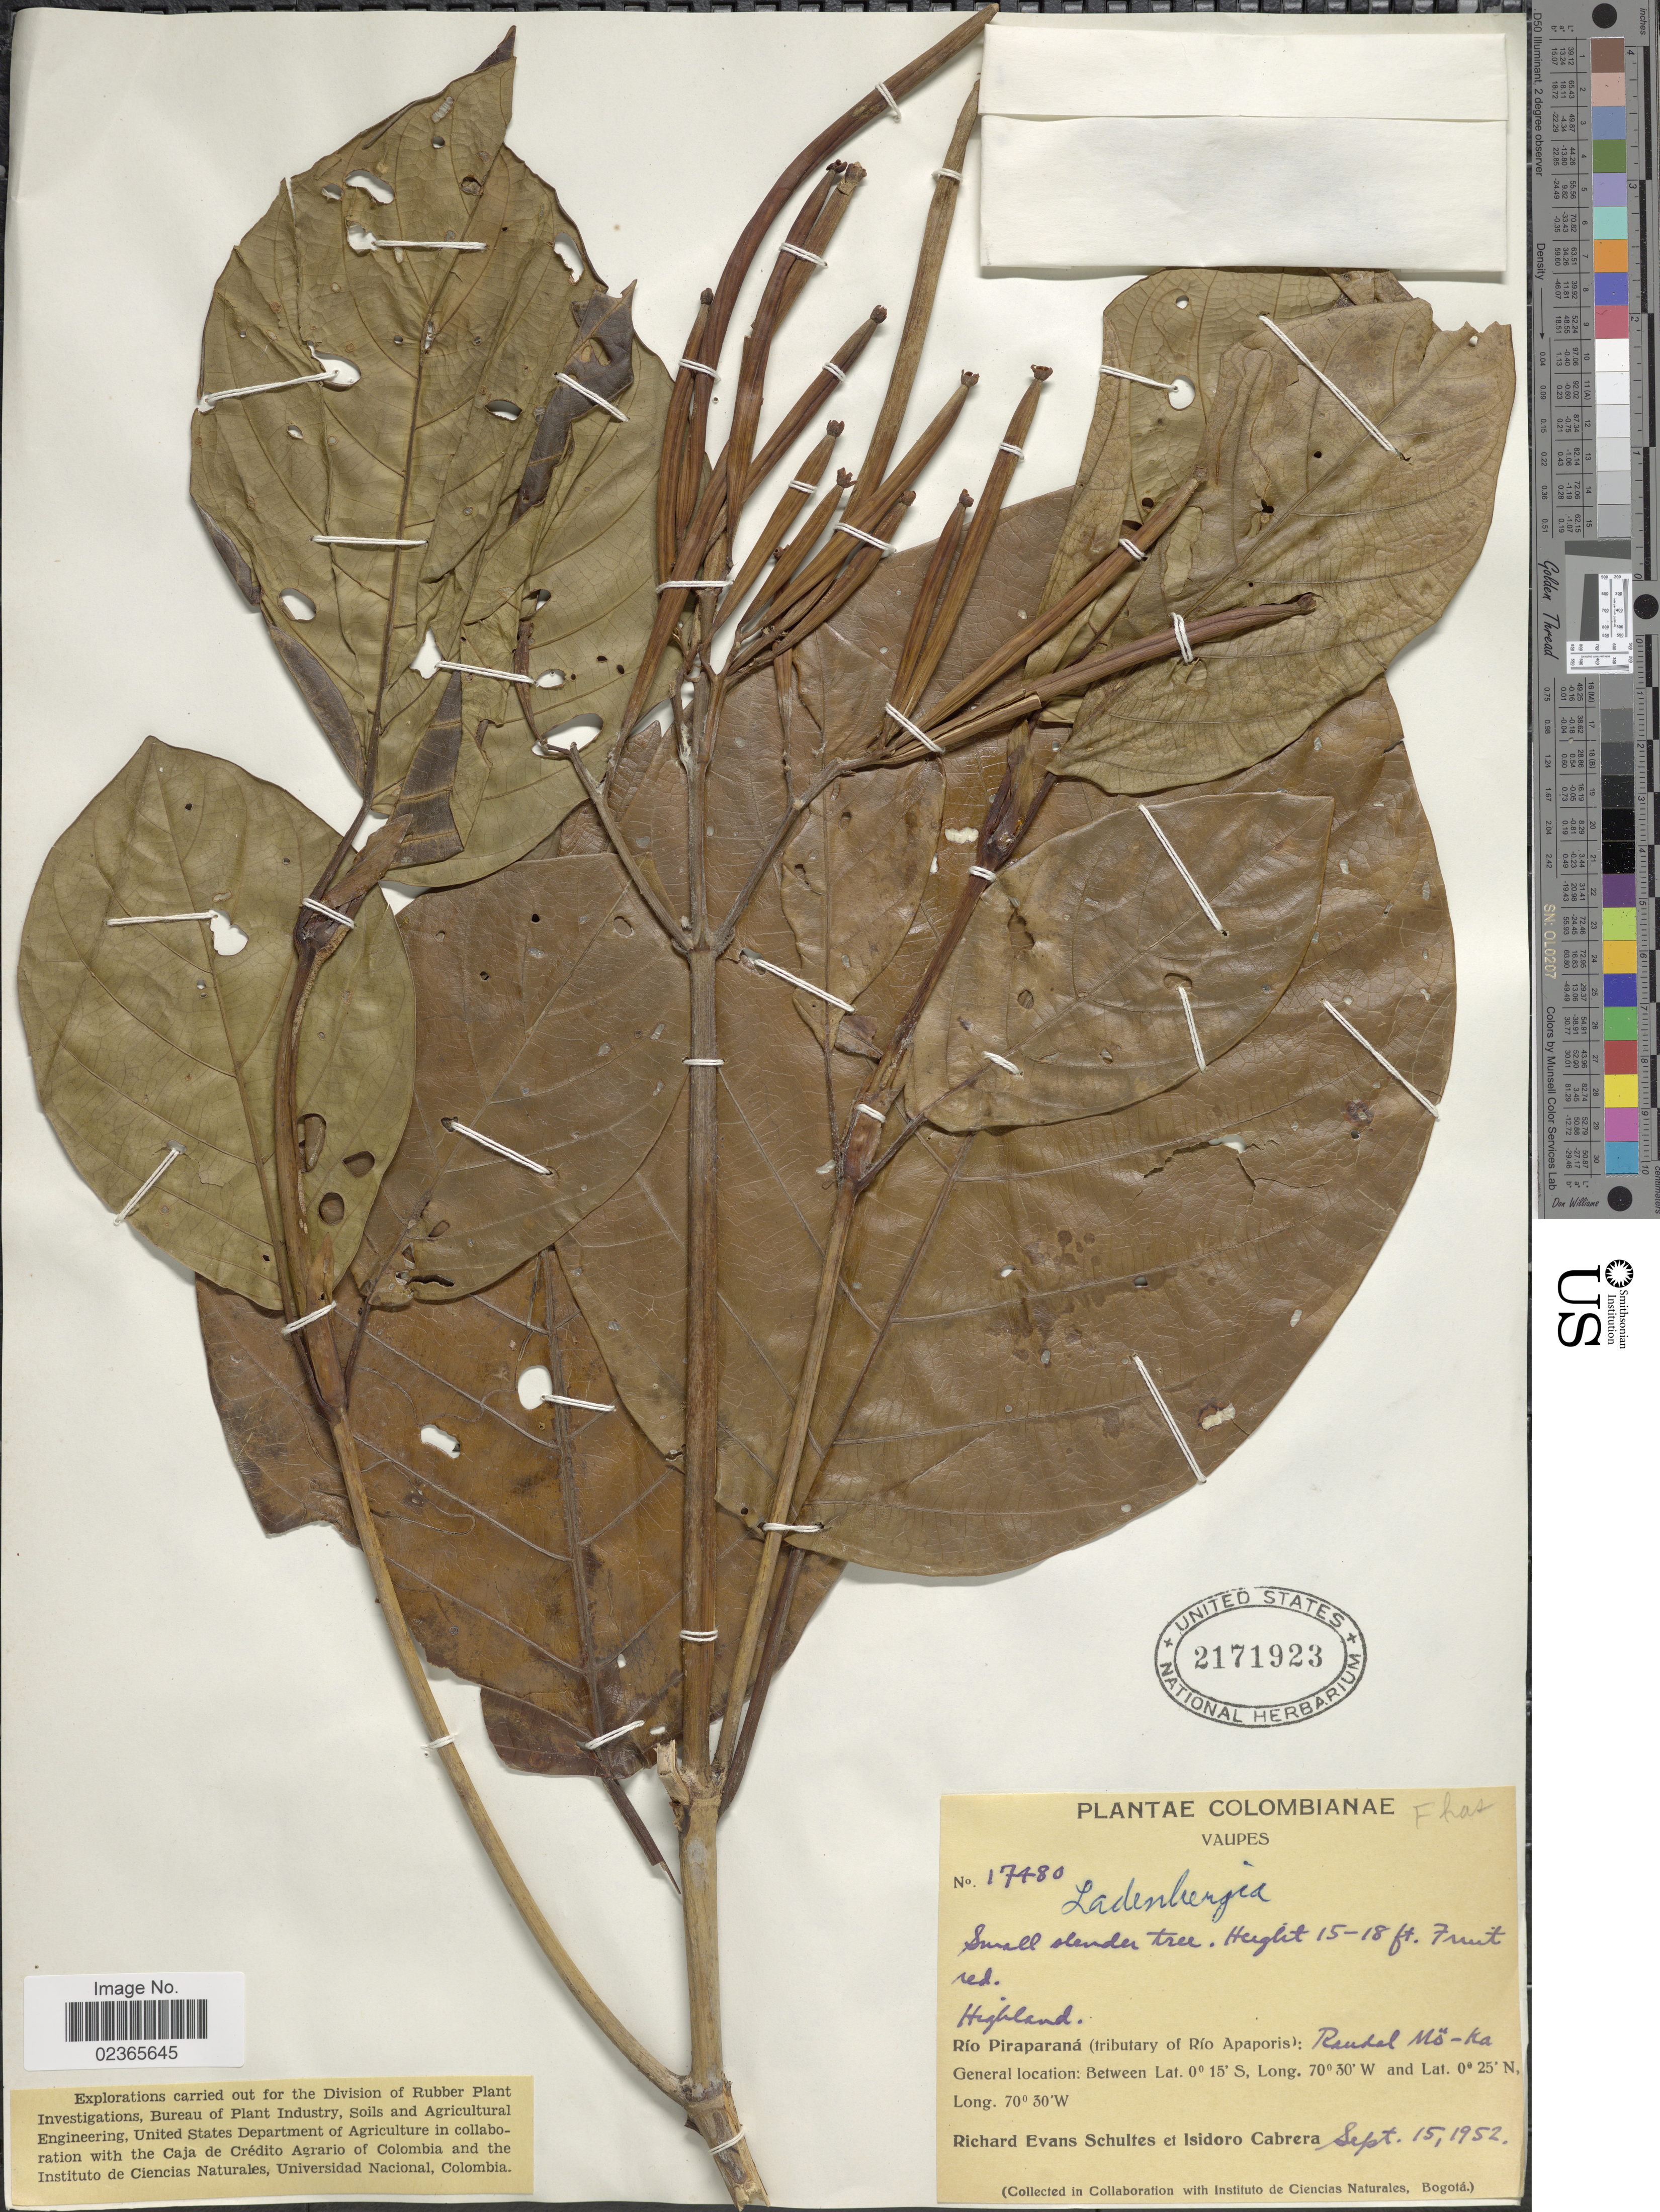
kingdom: Plantae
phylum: Tracheophyta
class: Magnoliopsida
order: Gentianales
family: Rubiaceae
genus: Ladenbergia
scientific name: Ladenbergia sp.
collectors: R. E. Schultes & I. Cabrera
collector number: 17480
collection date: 1952-09-15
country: Colombia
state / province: Vaupés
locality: Rio Piraparana (tributary of Rio Apaporis): Raudal Mö-Ka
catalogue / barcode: US 2171923